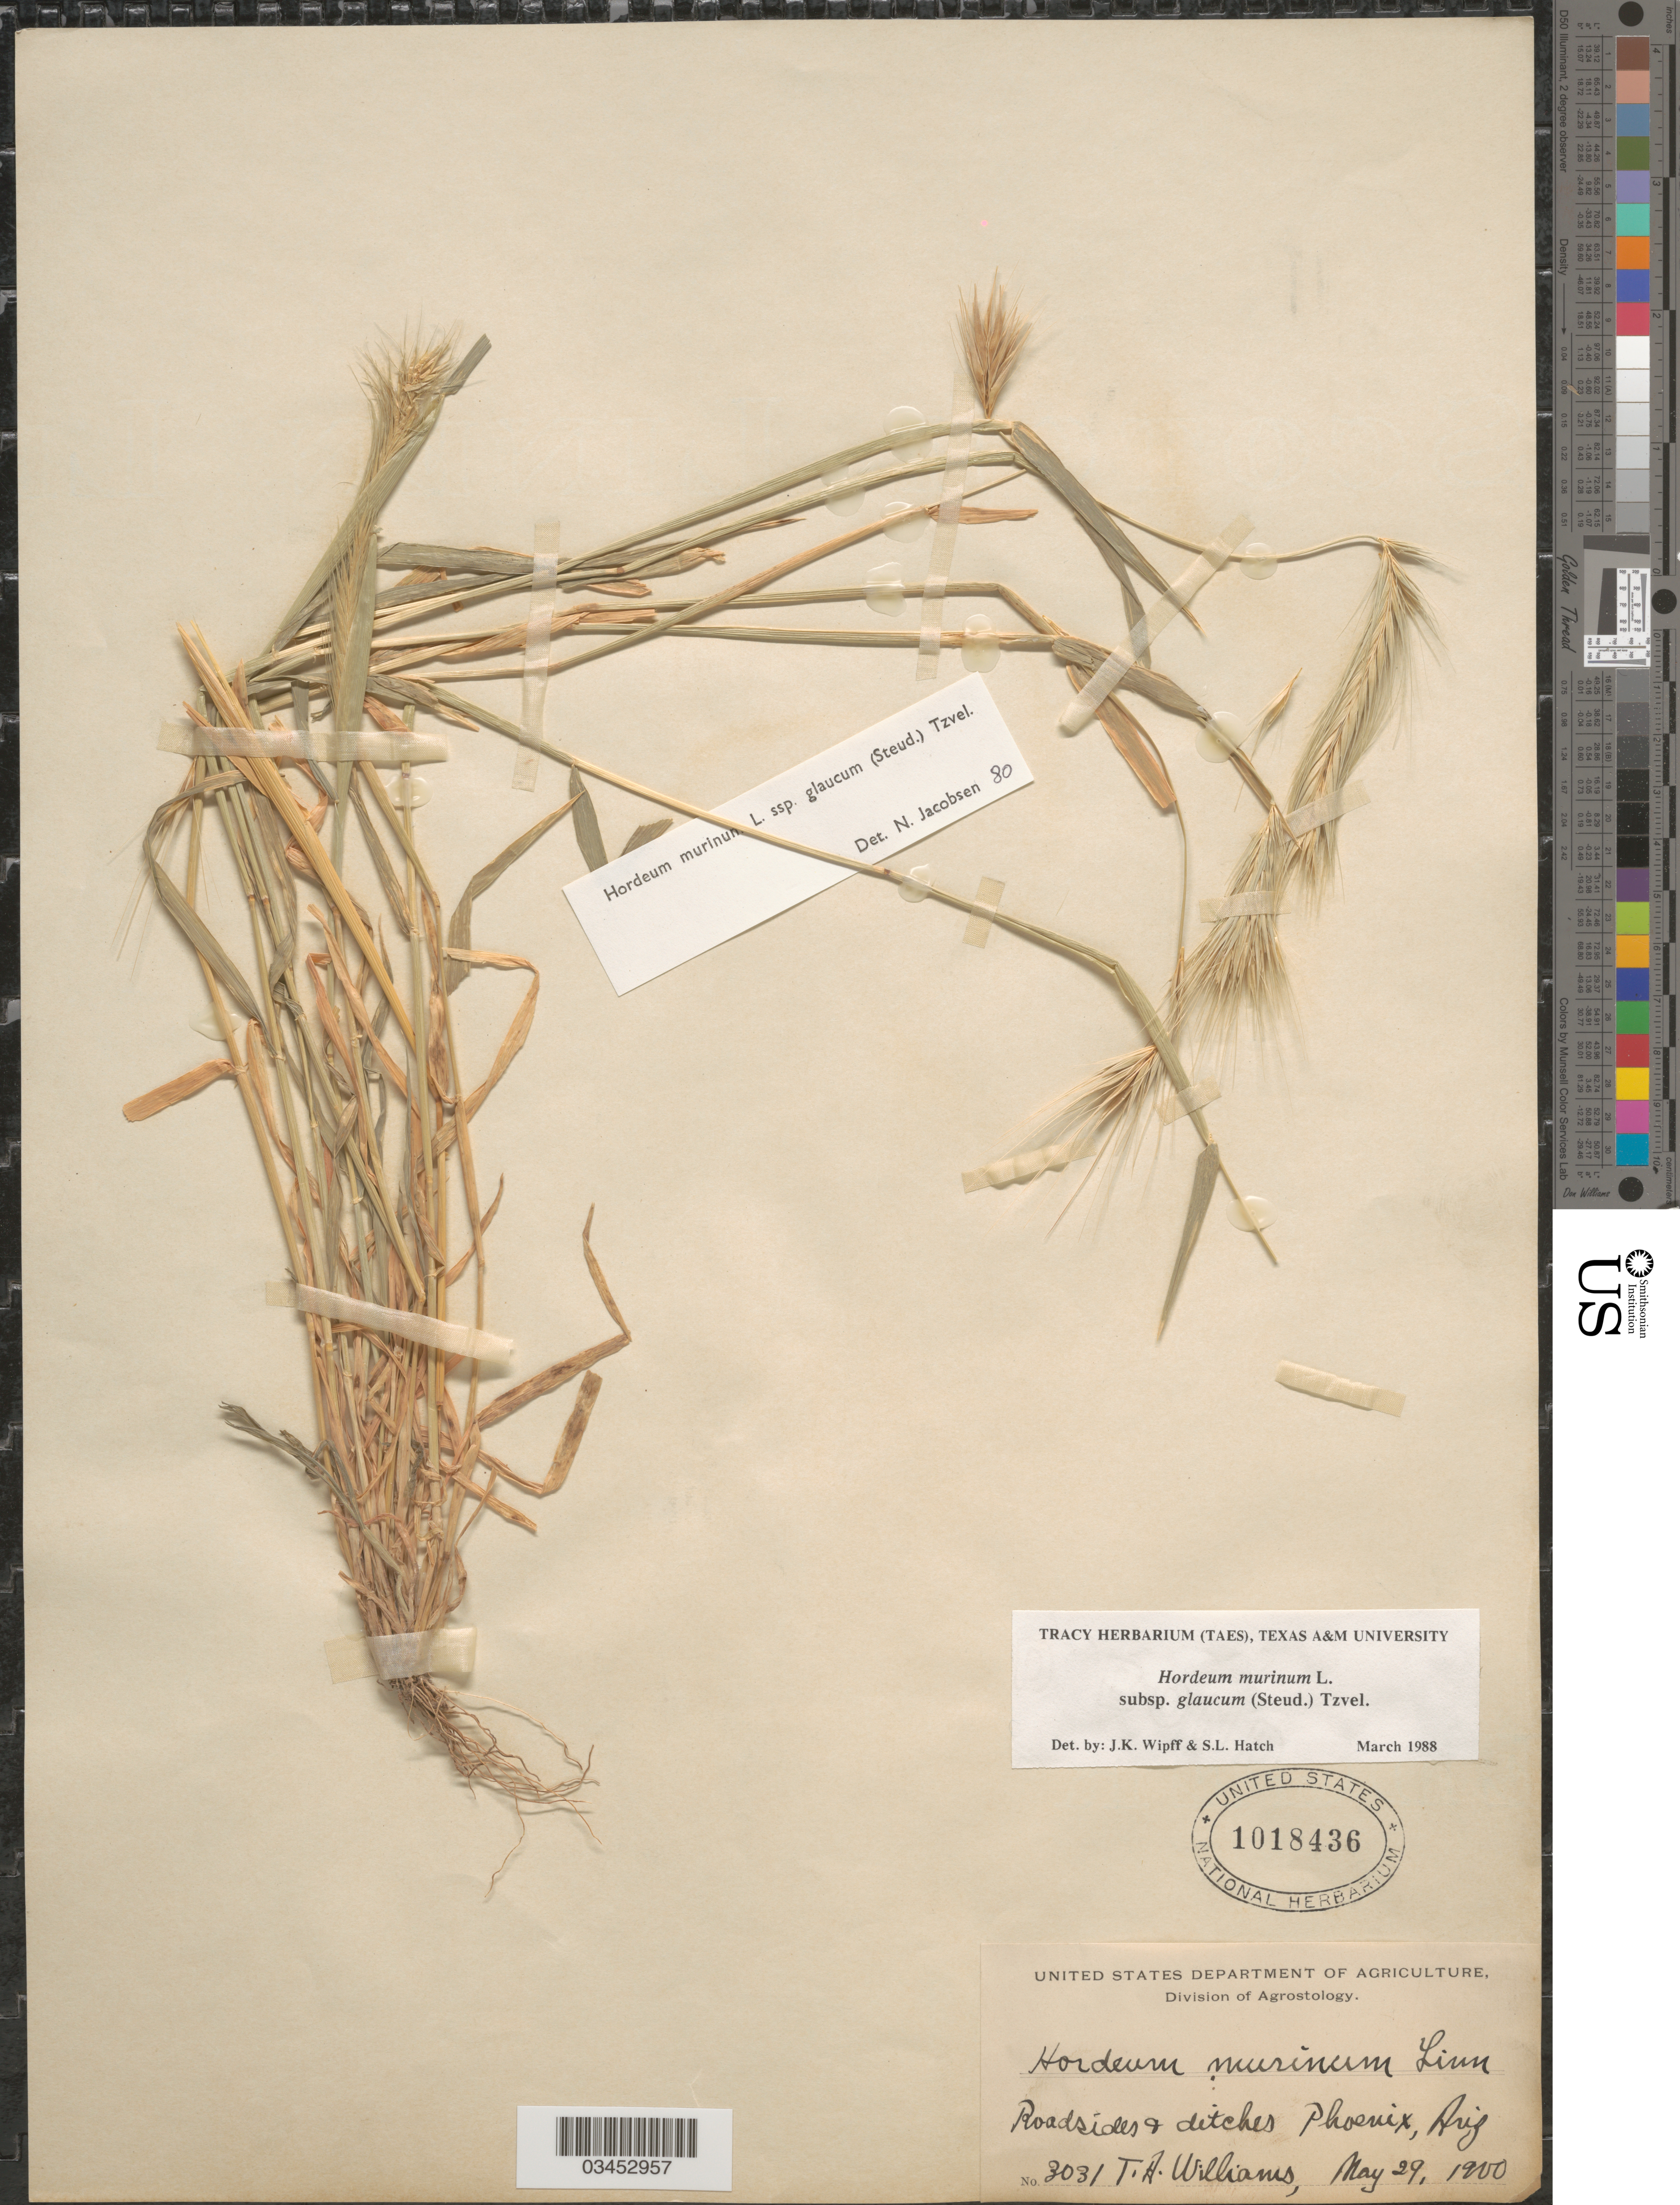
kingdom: Plantae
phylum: Tracheophyta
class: Liliopsida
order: Poales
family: Poaceae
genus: Hordeum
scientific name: Hordeum murinum subsp. glaucum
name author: (Steud.) Tzvelev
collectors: T. Williams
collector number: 3031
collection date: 1900-05-29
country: United States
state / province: Arizona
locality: Roadsides + ditches Phoenix.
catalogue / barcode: US 1018436